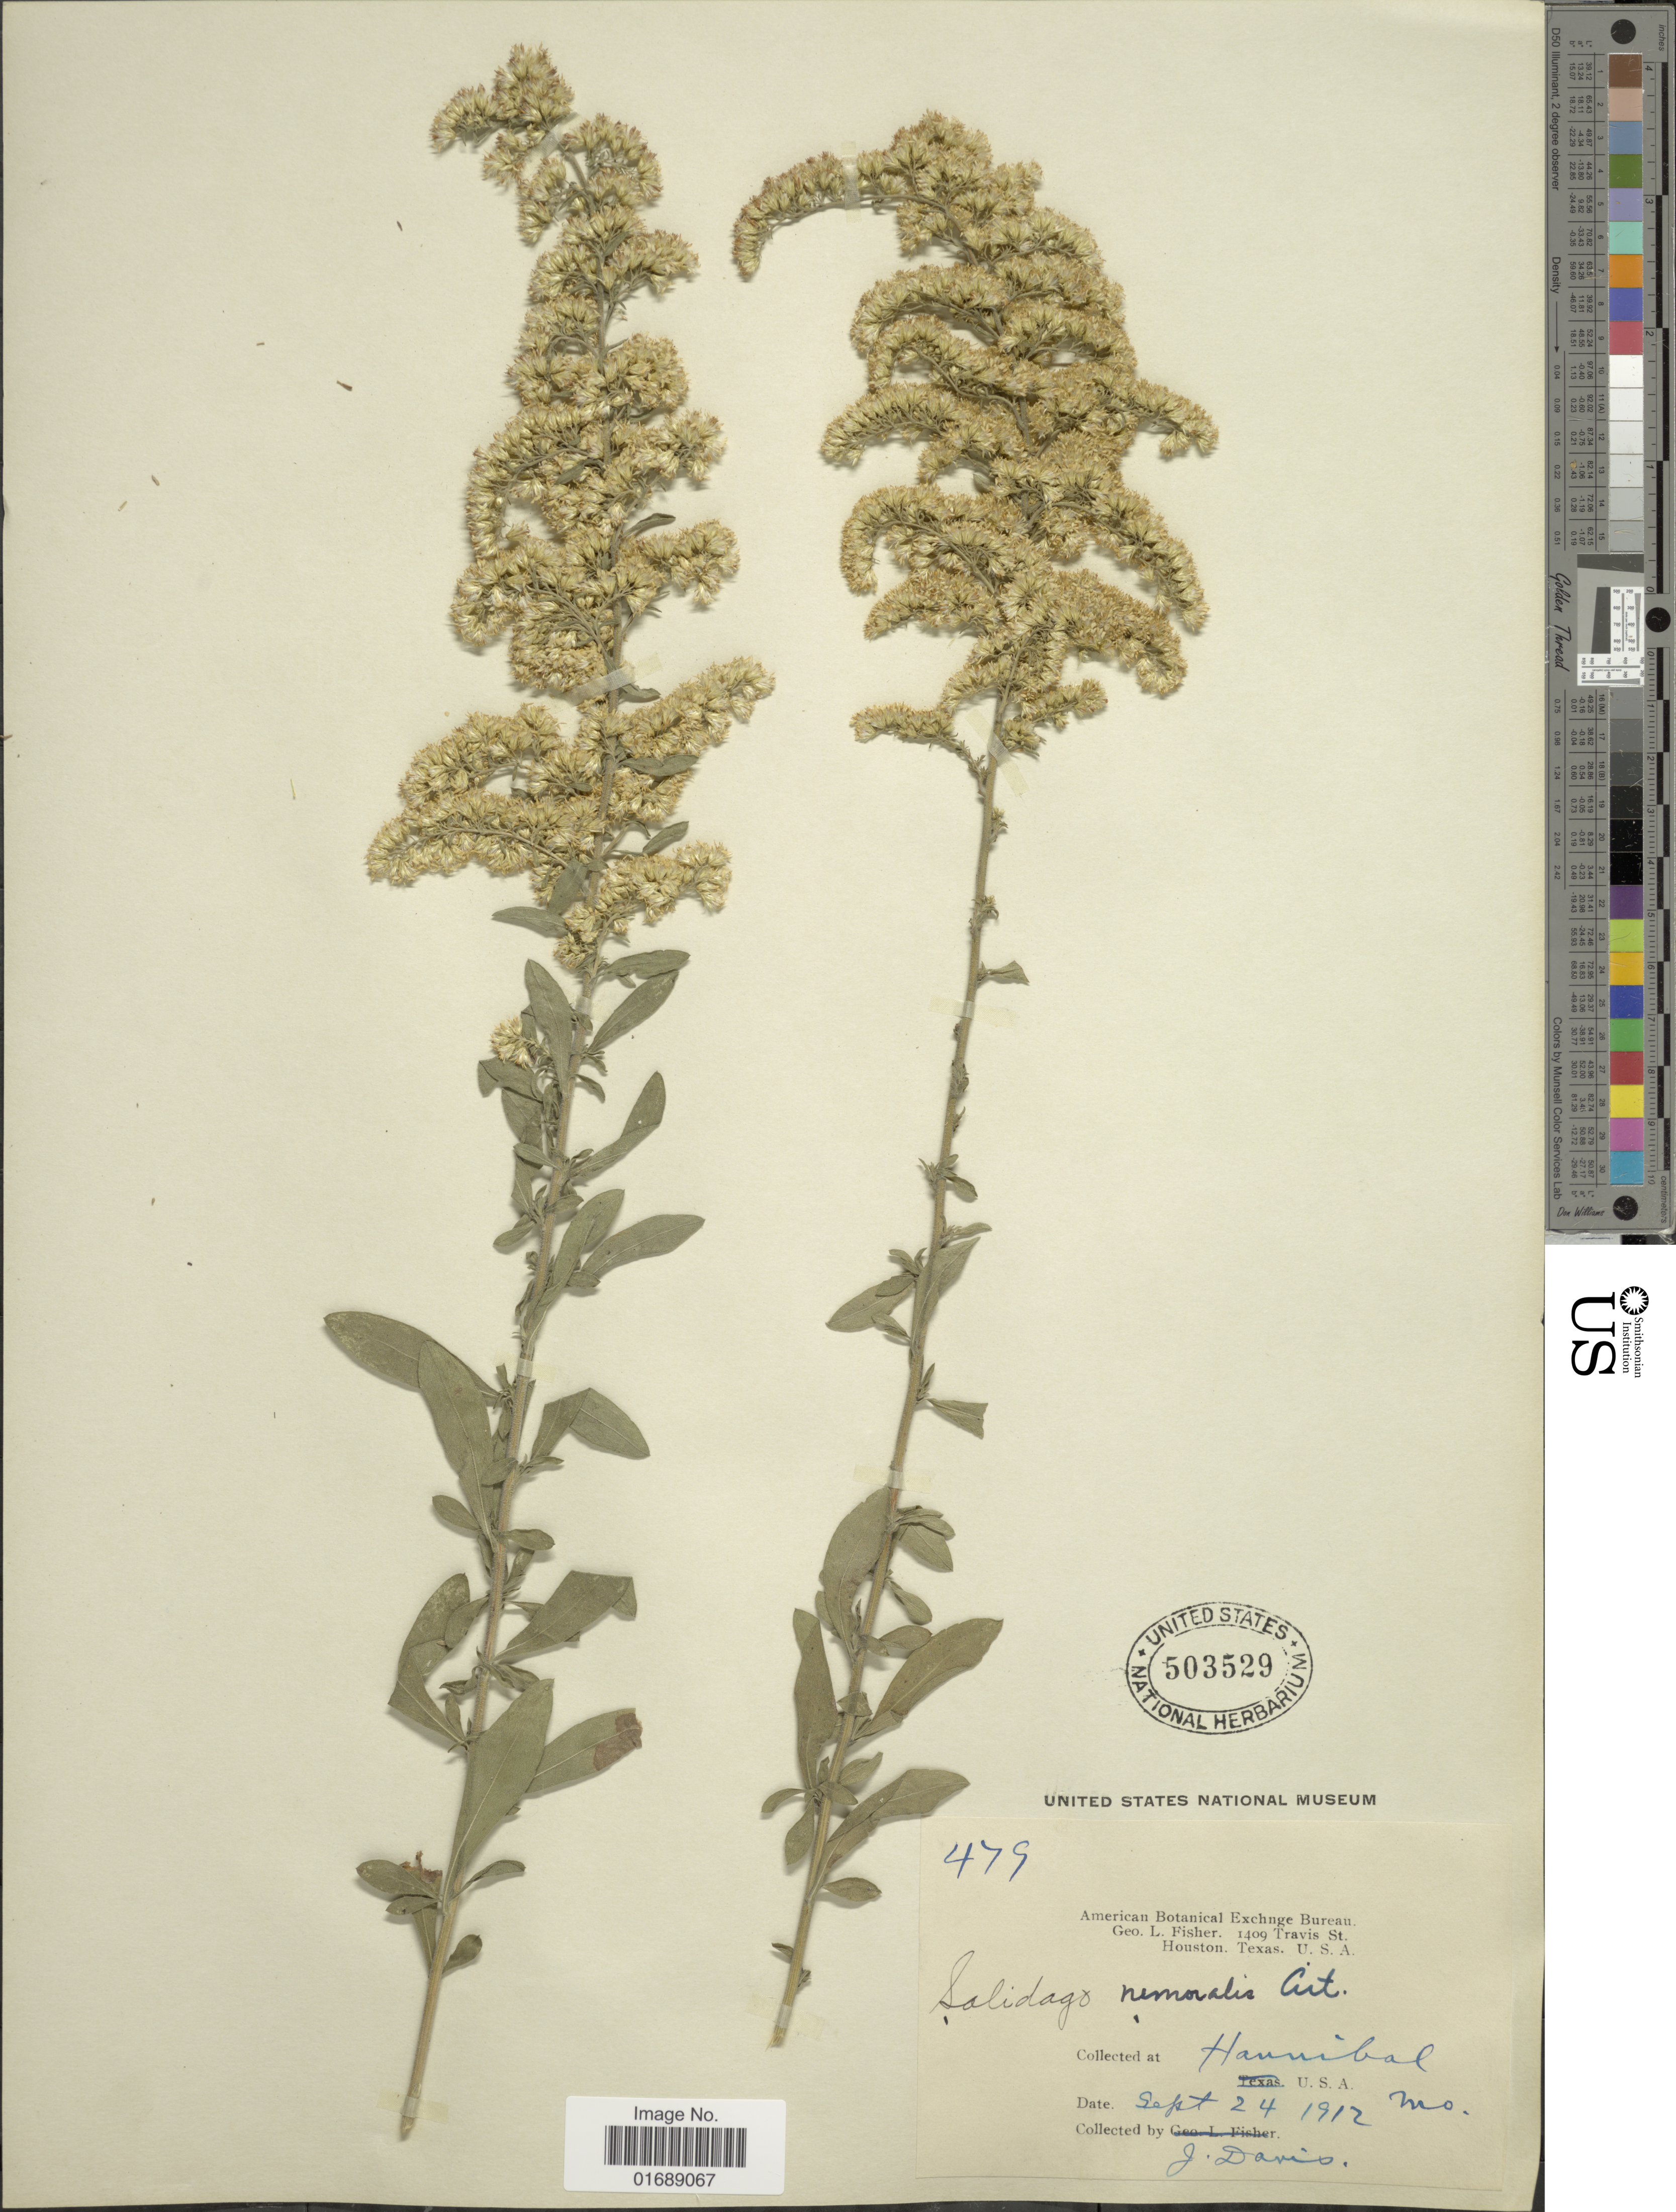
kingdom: Plantae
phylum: Tracheophyta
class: Magnoliopsida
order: Asterales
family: Asteraceae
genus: Solidago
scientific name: Solidago nemoralis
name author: Aiton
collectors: J. Davis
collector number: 479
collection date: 1912-09-24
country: United States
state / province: Missouri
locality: Hannibal, Mo.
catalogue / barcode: US 503529